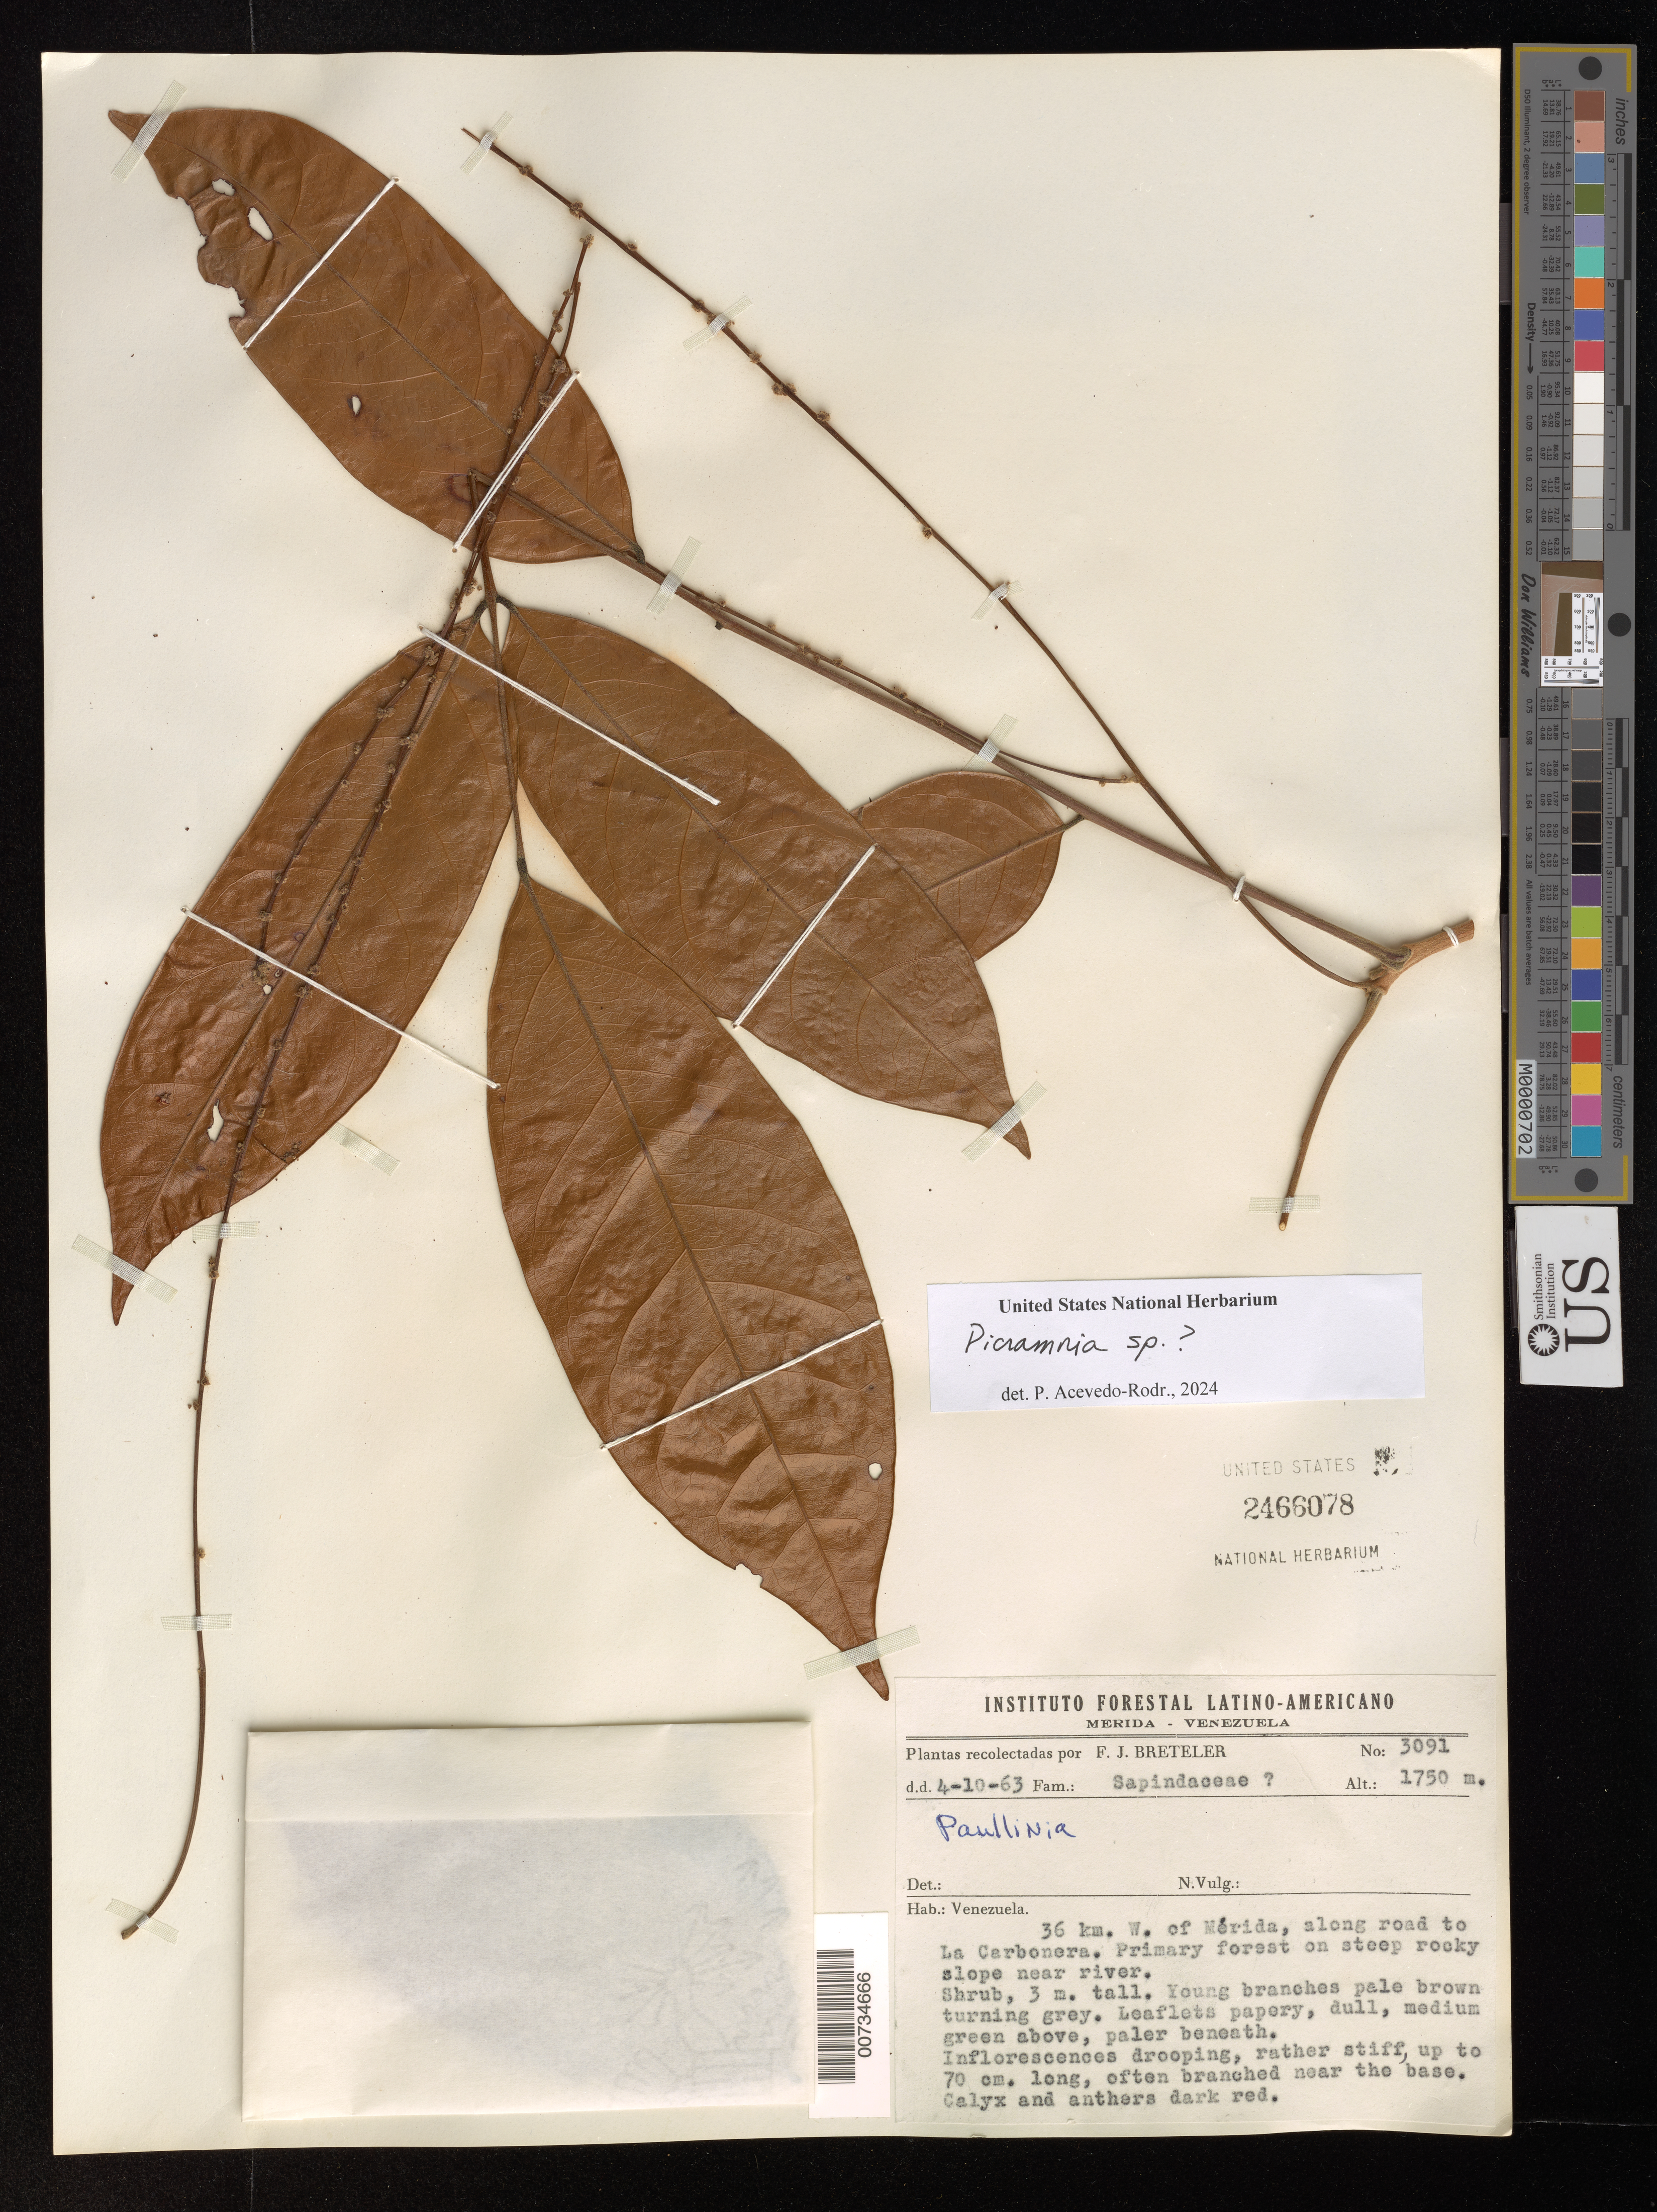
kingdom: Plantae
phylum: Tracheophyta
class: Magnoliopsida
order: Picramniales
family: Picramniaceae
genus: Picramnia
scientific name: Picramnia sp.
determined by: Acevedo-Rodriguez, P., (US), Smithsonian Institution - National Museum of Natural History (UNITED STATES)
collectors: F. J. Breteler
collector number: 3091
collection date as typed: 04 Oct 1963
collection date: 1963-10-04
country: Venezuela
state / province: Mérida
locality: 36 km W of Mérida along road to La Carbonera.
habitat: Primary forest on steep rocky slope near river.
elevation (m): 1750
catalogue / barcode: US 2466078